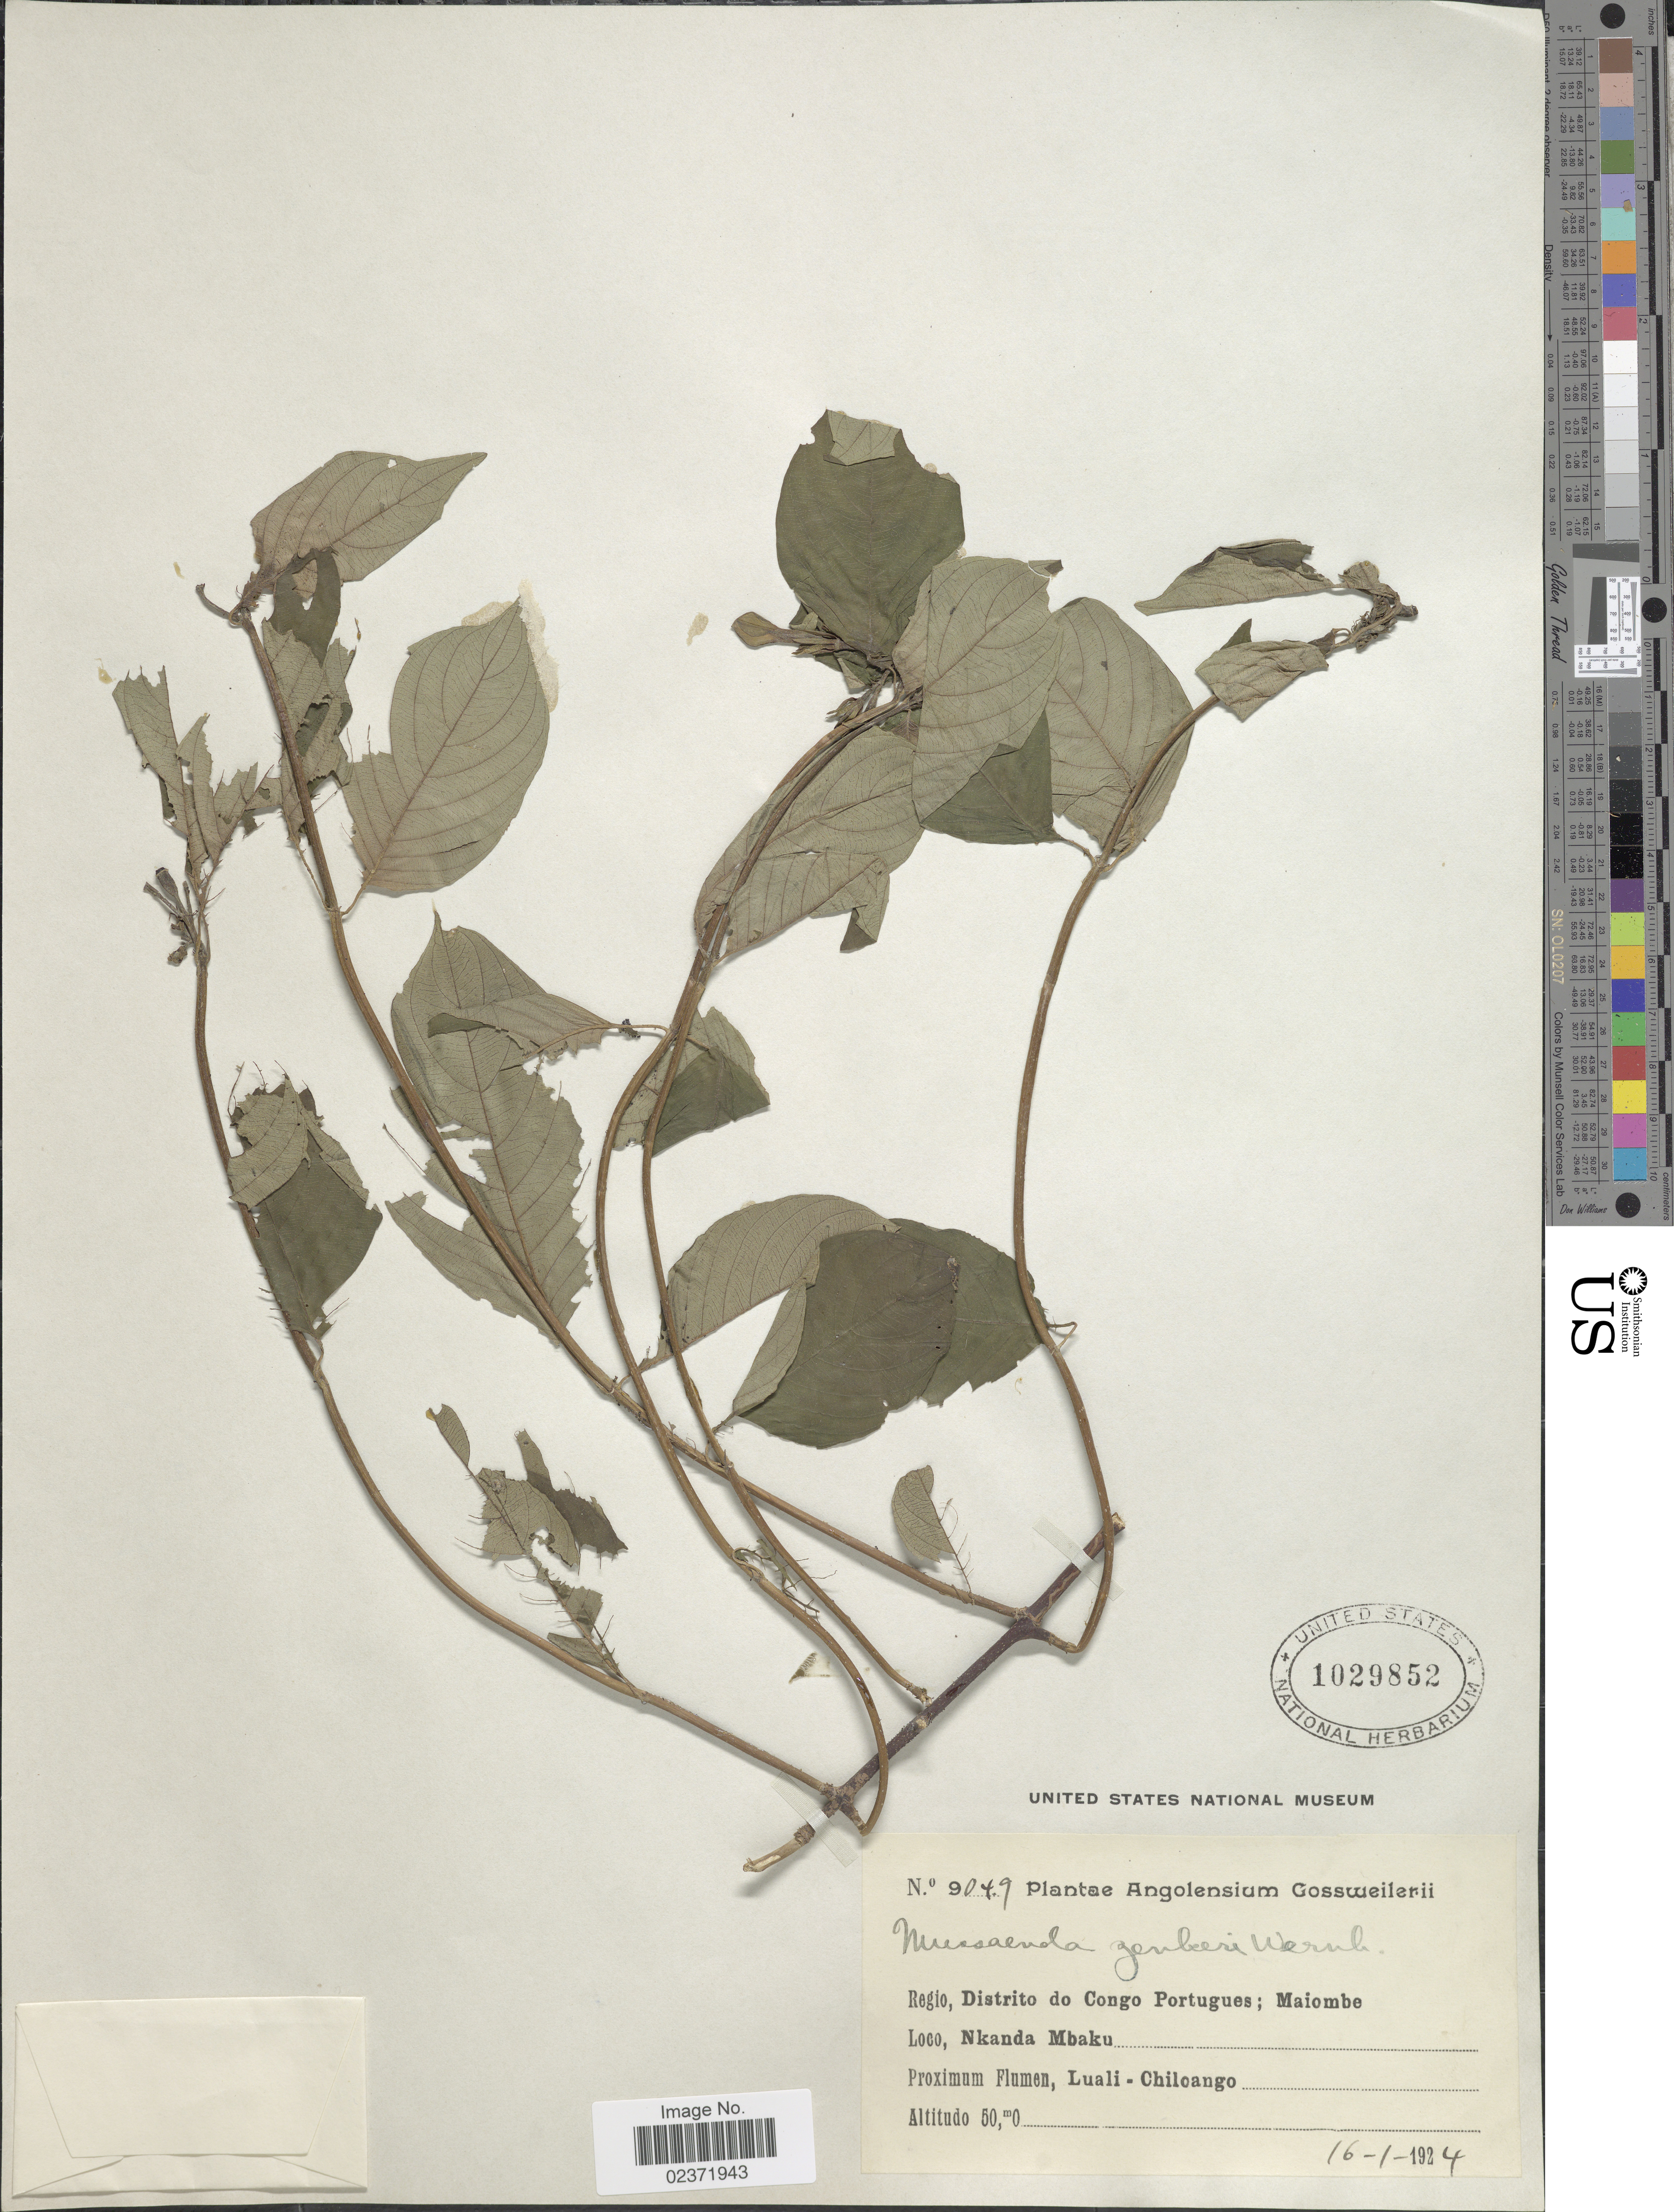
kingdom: Plantae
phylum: Tracheophyta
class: Magnoliopsida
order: Gentianales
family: Rubiaceae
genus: Mussaenda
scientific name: Mussaenda zenkeri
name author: Wernham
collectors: -. Gossweiler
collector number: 9049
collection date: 1924-01-16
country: Angola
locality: Angolensium, Distrito do Congo Portugues; Maiombe, Nkanda Mbaku, Luali-Chiloango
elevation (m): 50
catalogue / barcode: US 1029852